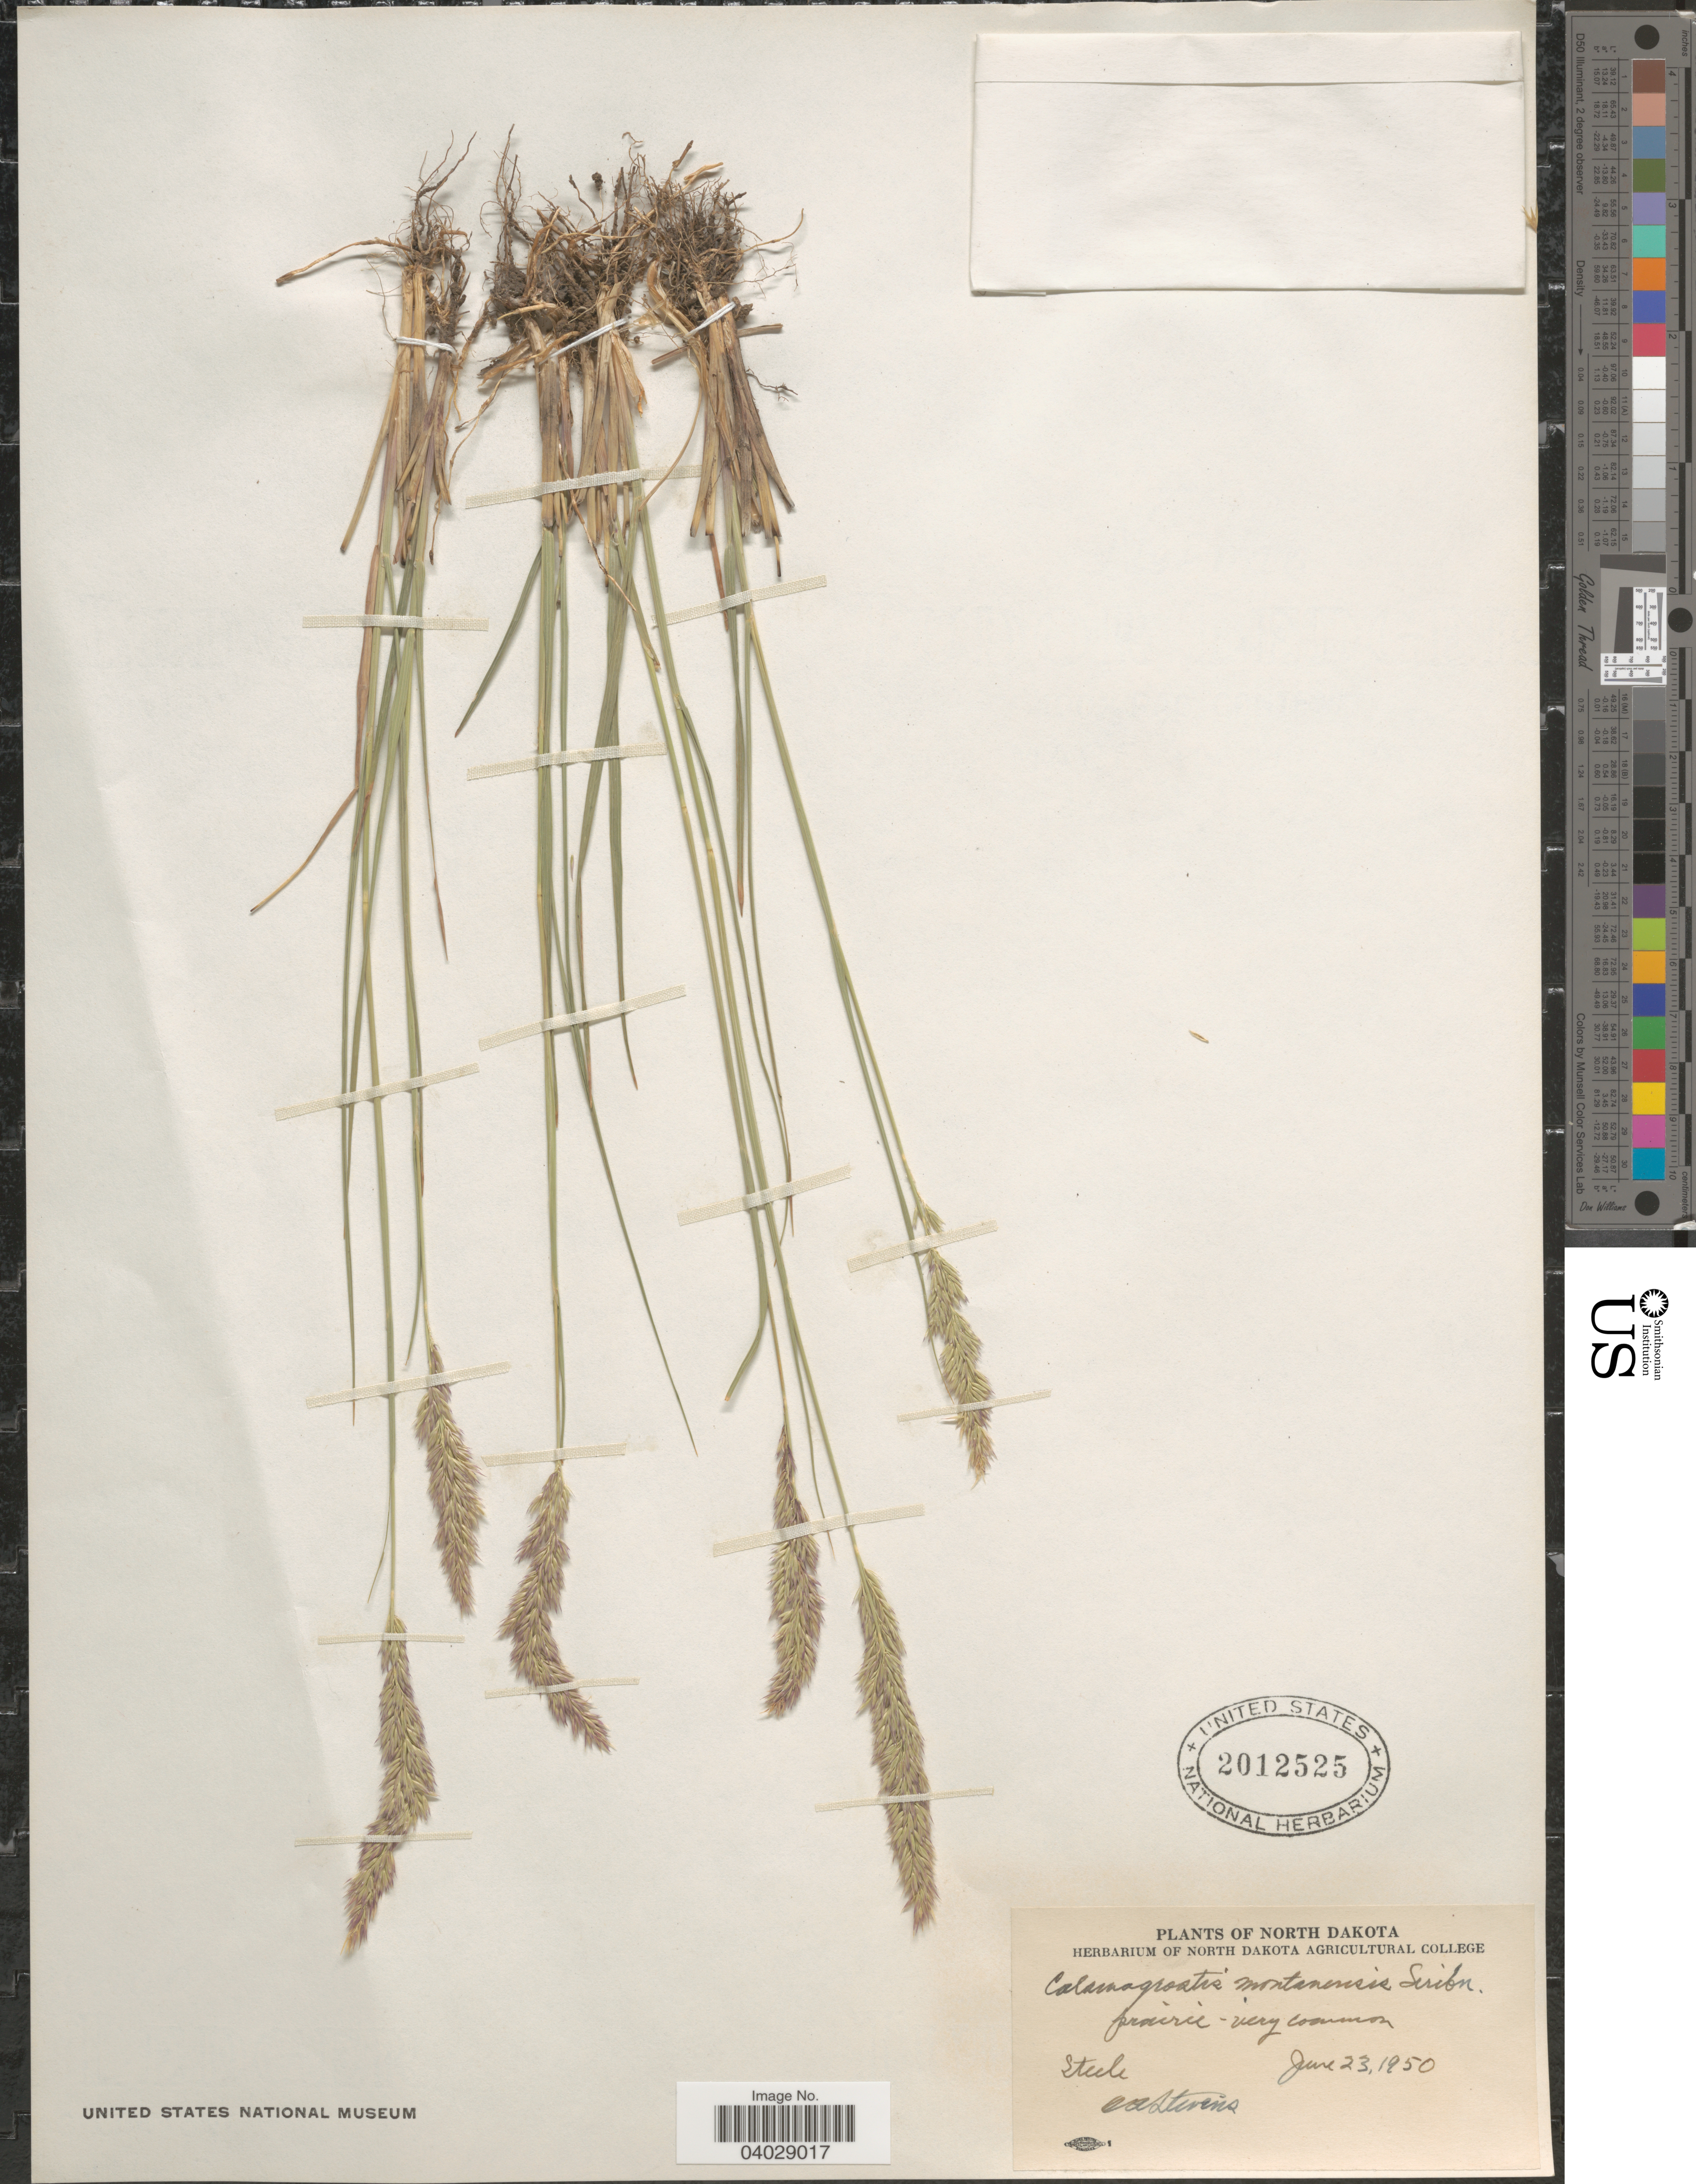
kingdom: Plantae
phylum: Tracheophyta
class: Liliopsida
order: Poales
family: Poaceae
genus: Calamagrostis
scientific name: Calamagrostis montanensis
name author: Scribn. ex Vasey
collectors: O. A. Stevens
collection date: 1950-06-23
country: United States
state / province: North Dakota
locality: Steele.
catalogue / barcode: US 2012525